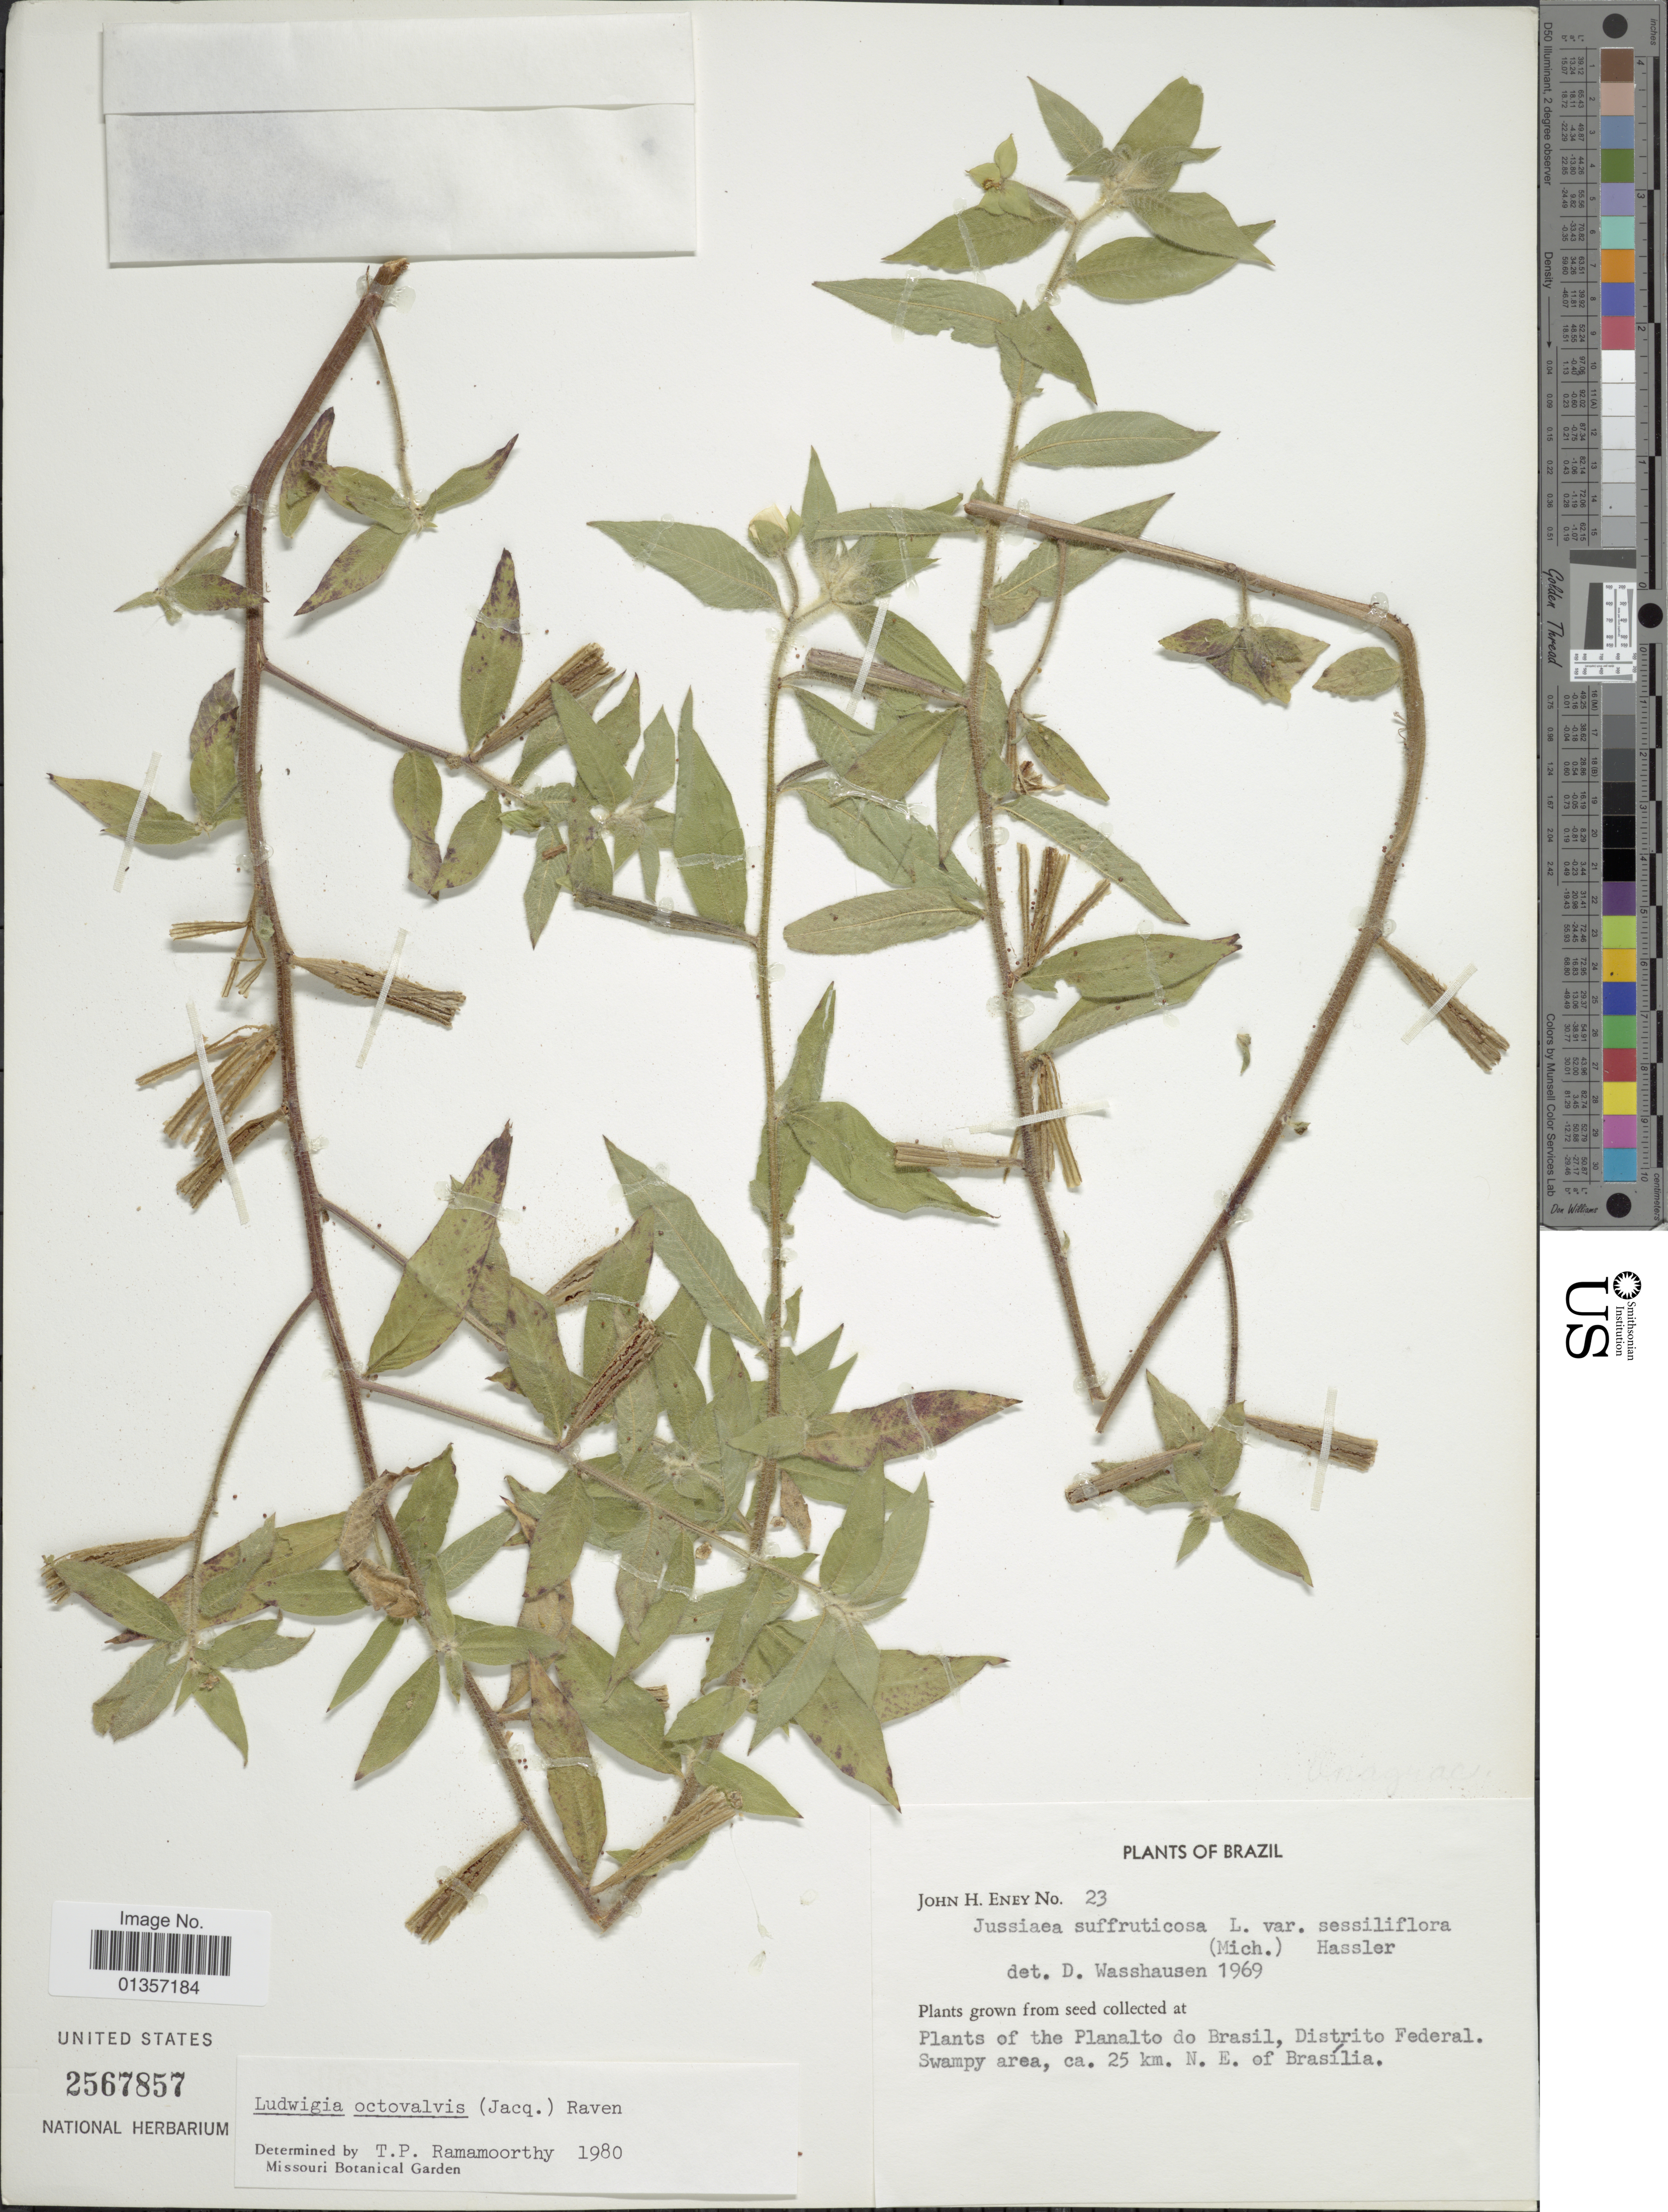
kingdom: Plantae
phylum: Tracheophyta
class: Magnoliopsida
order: Myrtales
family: Onagraceae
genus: Ludwigia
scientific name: Ludwigia octovalvis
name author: (Jacq.) P.H. Raven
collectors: J. Eney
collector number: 23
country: Brazil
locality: Distrito Federal. Swampy area, ca. 25 km. N. E. of Brasilia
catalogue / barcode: US 2567857